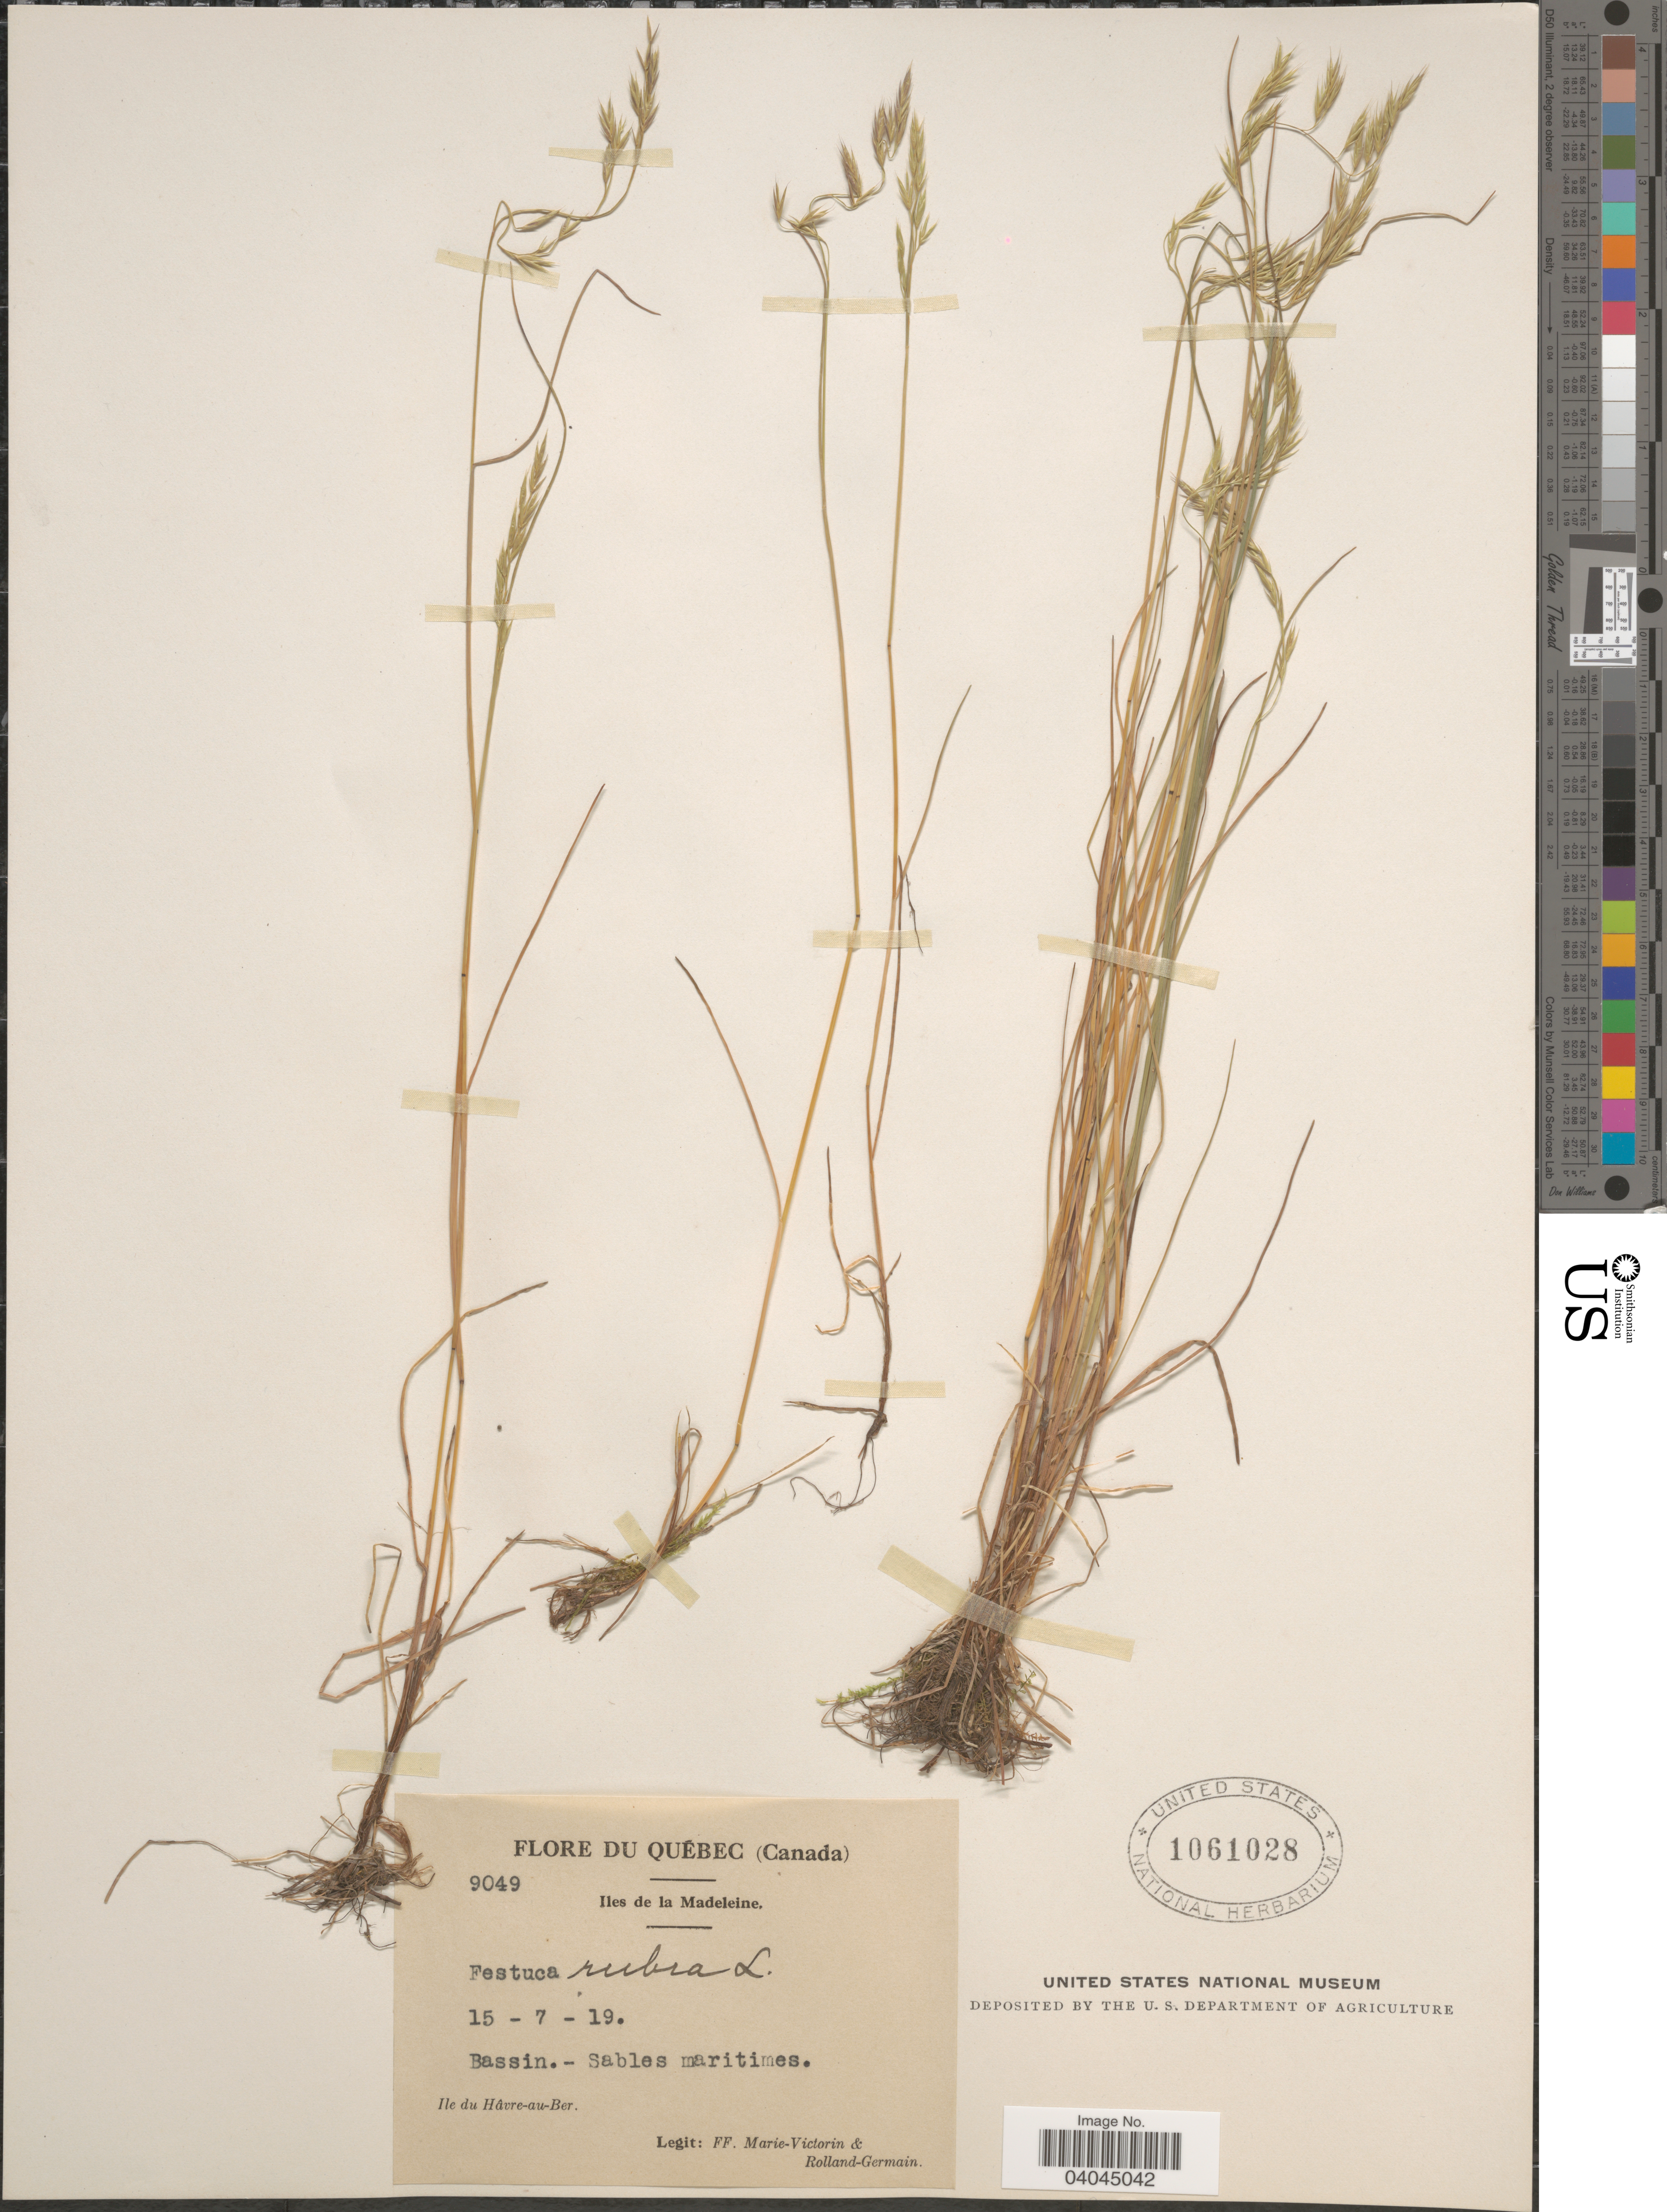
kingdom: Plantae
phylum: Tracheophyta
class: Liliopsida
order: Poales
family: Poaceae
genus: Festuca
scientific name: Festuca rubra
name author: L.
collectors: F. Marie-Victorin & Rolland-Germain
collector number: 9049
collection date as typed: Transcribed d/m/y: 15/7/19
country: Canada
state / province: Quebec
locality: Iles de la Madeleine. Bassin.- Sables maritimes. Ile du Hâvre-au-Ber.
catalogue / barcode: US 1061028